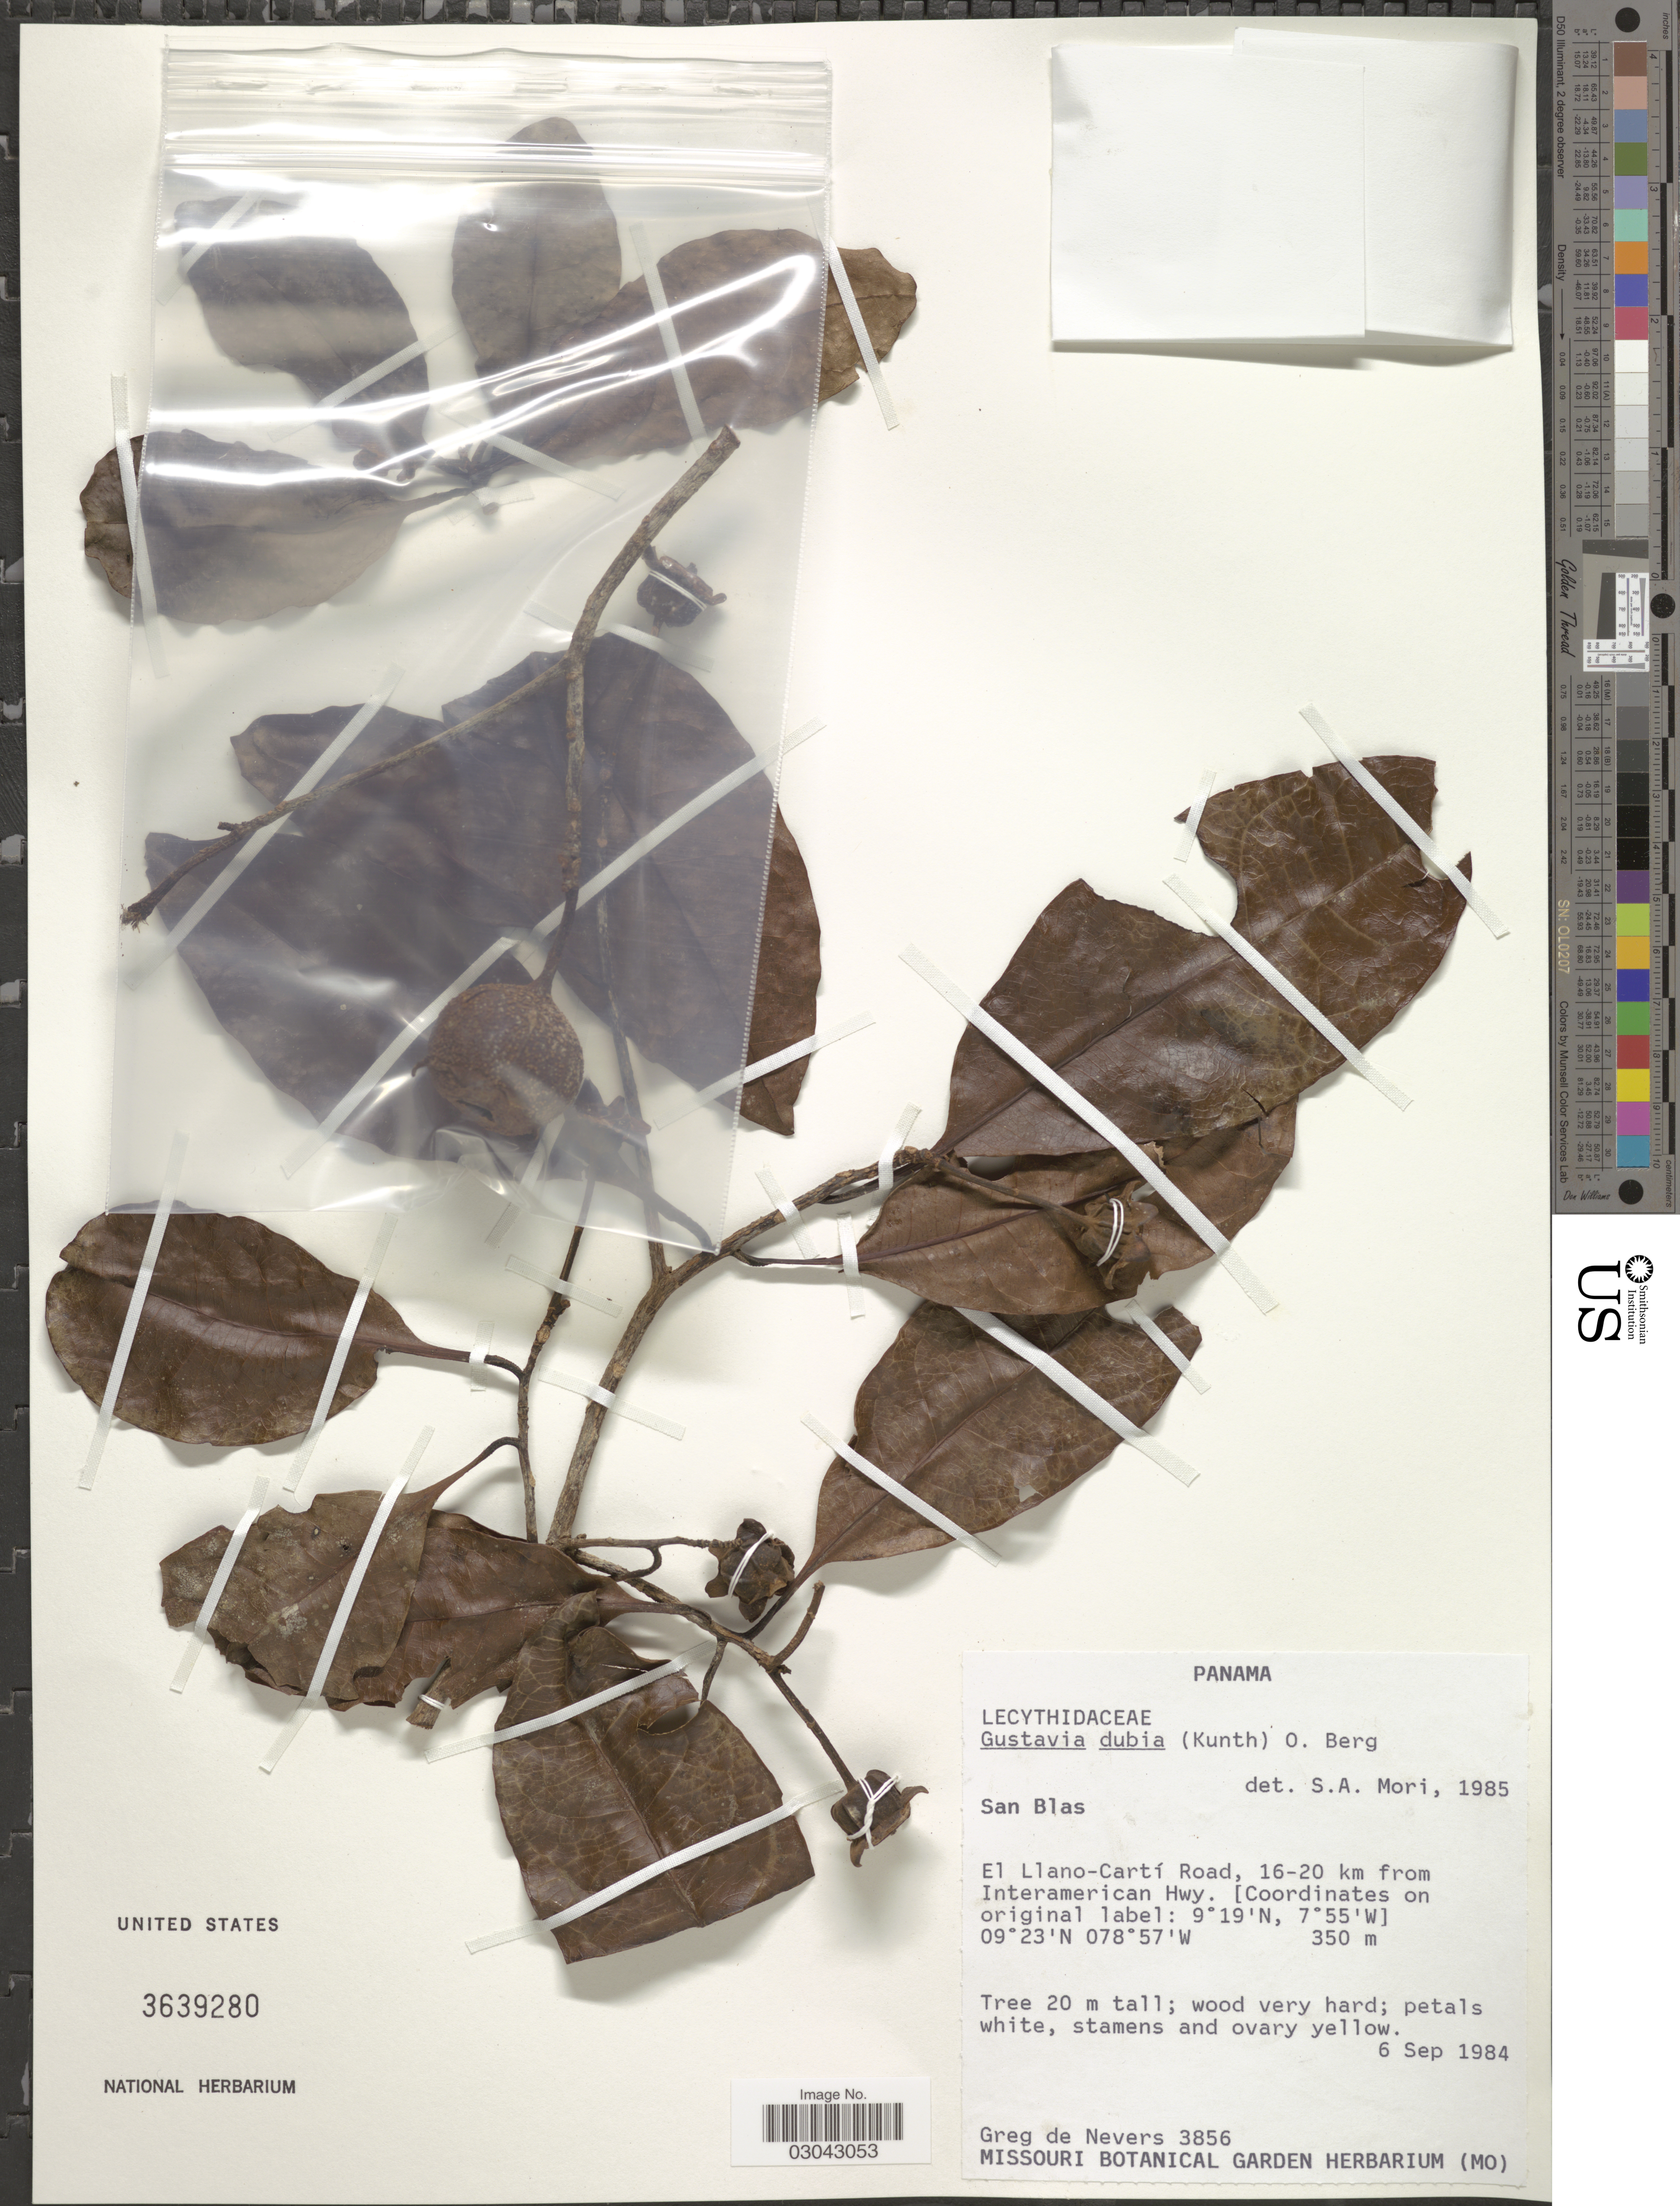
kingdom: Plantae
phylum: Tracheophyta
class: Magnoliopsida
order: Ericales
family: Lecythidaceae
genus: Gustavia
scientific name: Gustavia dubia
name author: (Kunth) O. Berg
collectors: G. C. de Nevers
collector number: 3856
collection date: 1984-09-06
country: Panama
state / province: Kuna Yala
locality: El Llano-Cartí Road, 16-20 km from Interamerican Hwy.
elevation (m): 350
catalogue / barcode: US 3639280